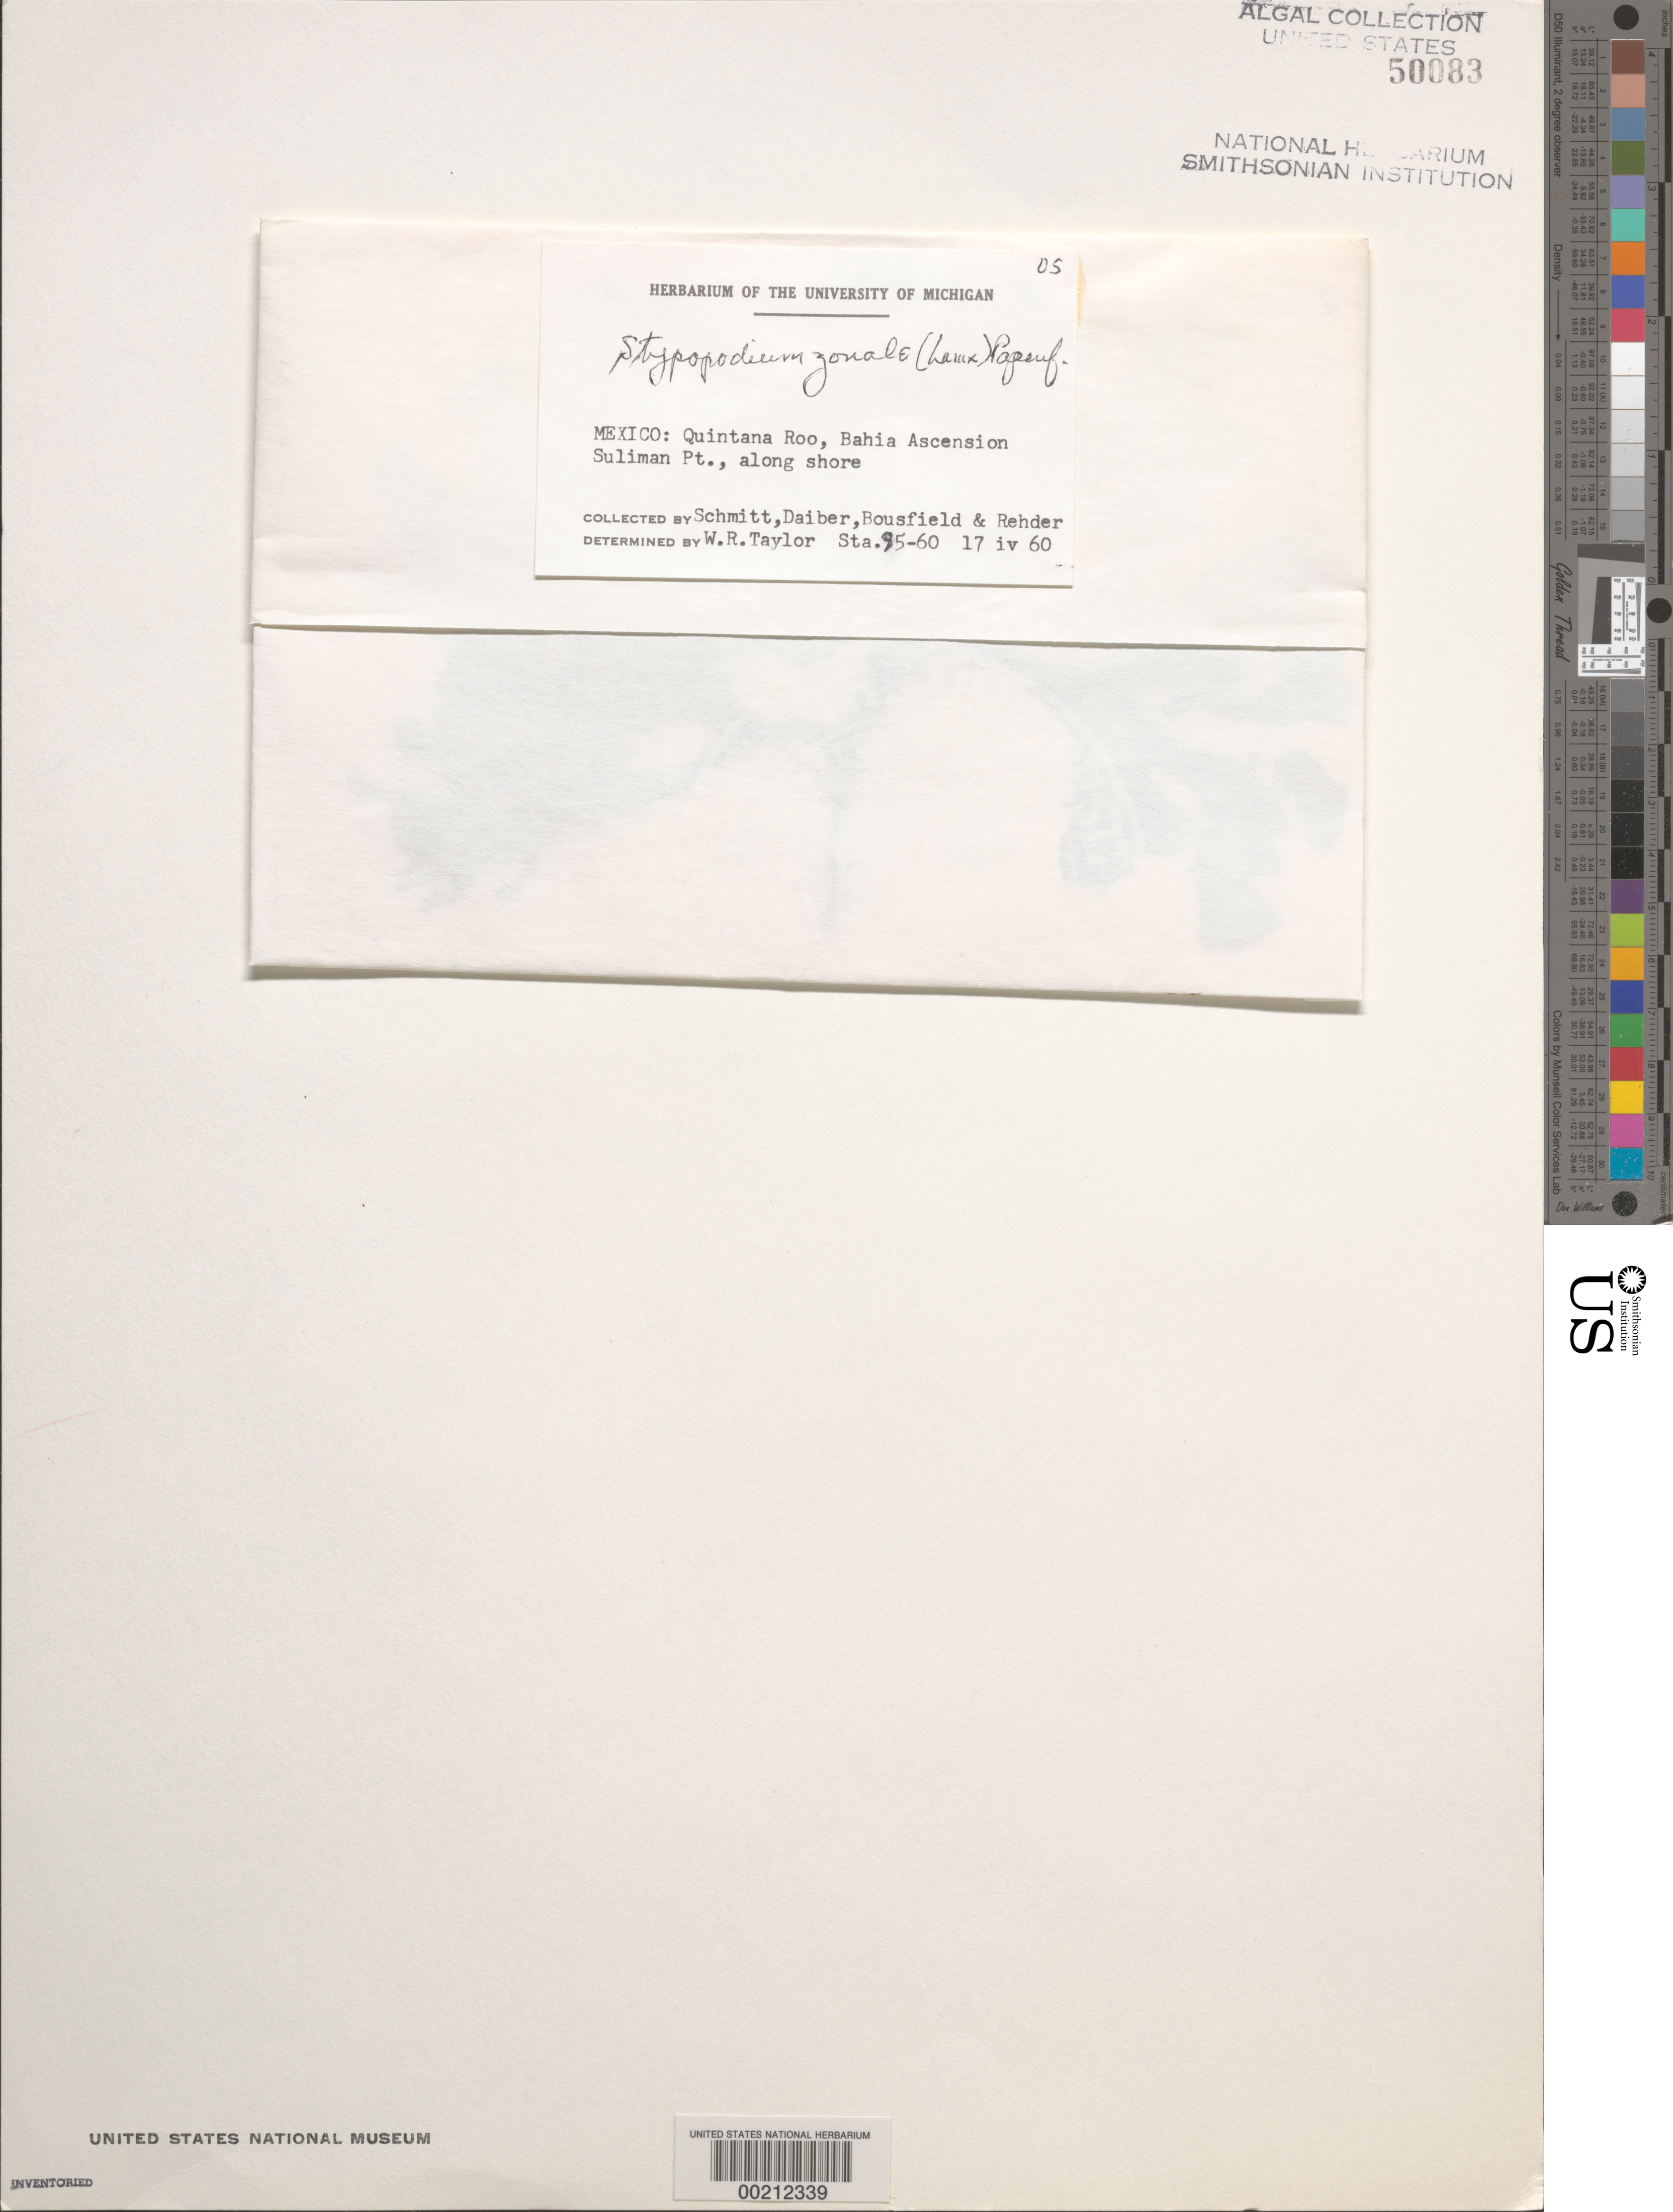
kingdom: Chromista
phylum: Ochrophyta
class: Phaeophyceae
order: Dictyotales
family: Dictyotaceae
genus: Stypopodium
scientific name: Stypopodium zonale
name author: (J.V.Lamouroux) Papenf.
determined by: Taylor, William R.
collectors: W. L. Schmitt, F. Daiber, -. Bousfield & H. A. Rehder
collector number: Station 95-60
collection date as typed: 17 Apr 1960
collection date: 1960-04-17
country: Mexico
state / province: Quintana Roo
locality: Bahia Ascension, Suliman Point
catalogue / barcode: US 50083